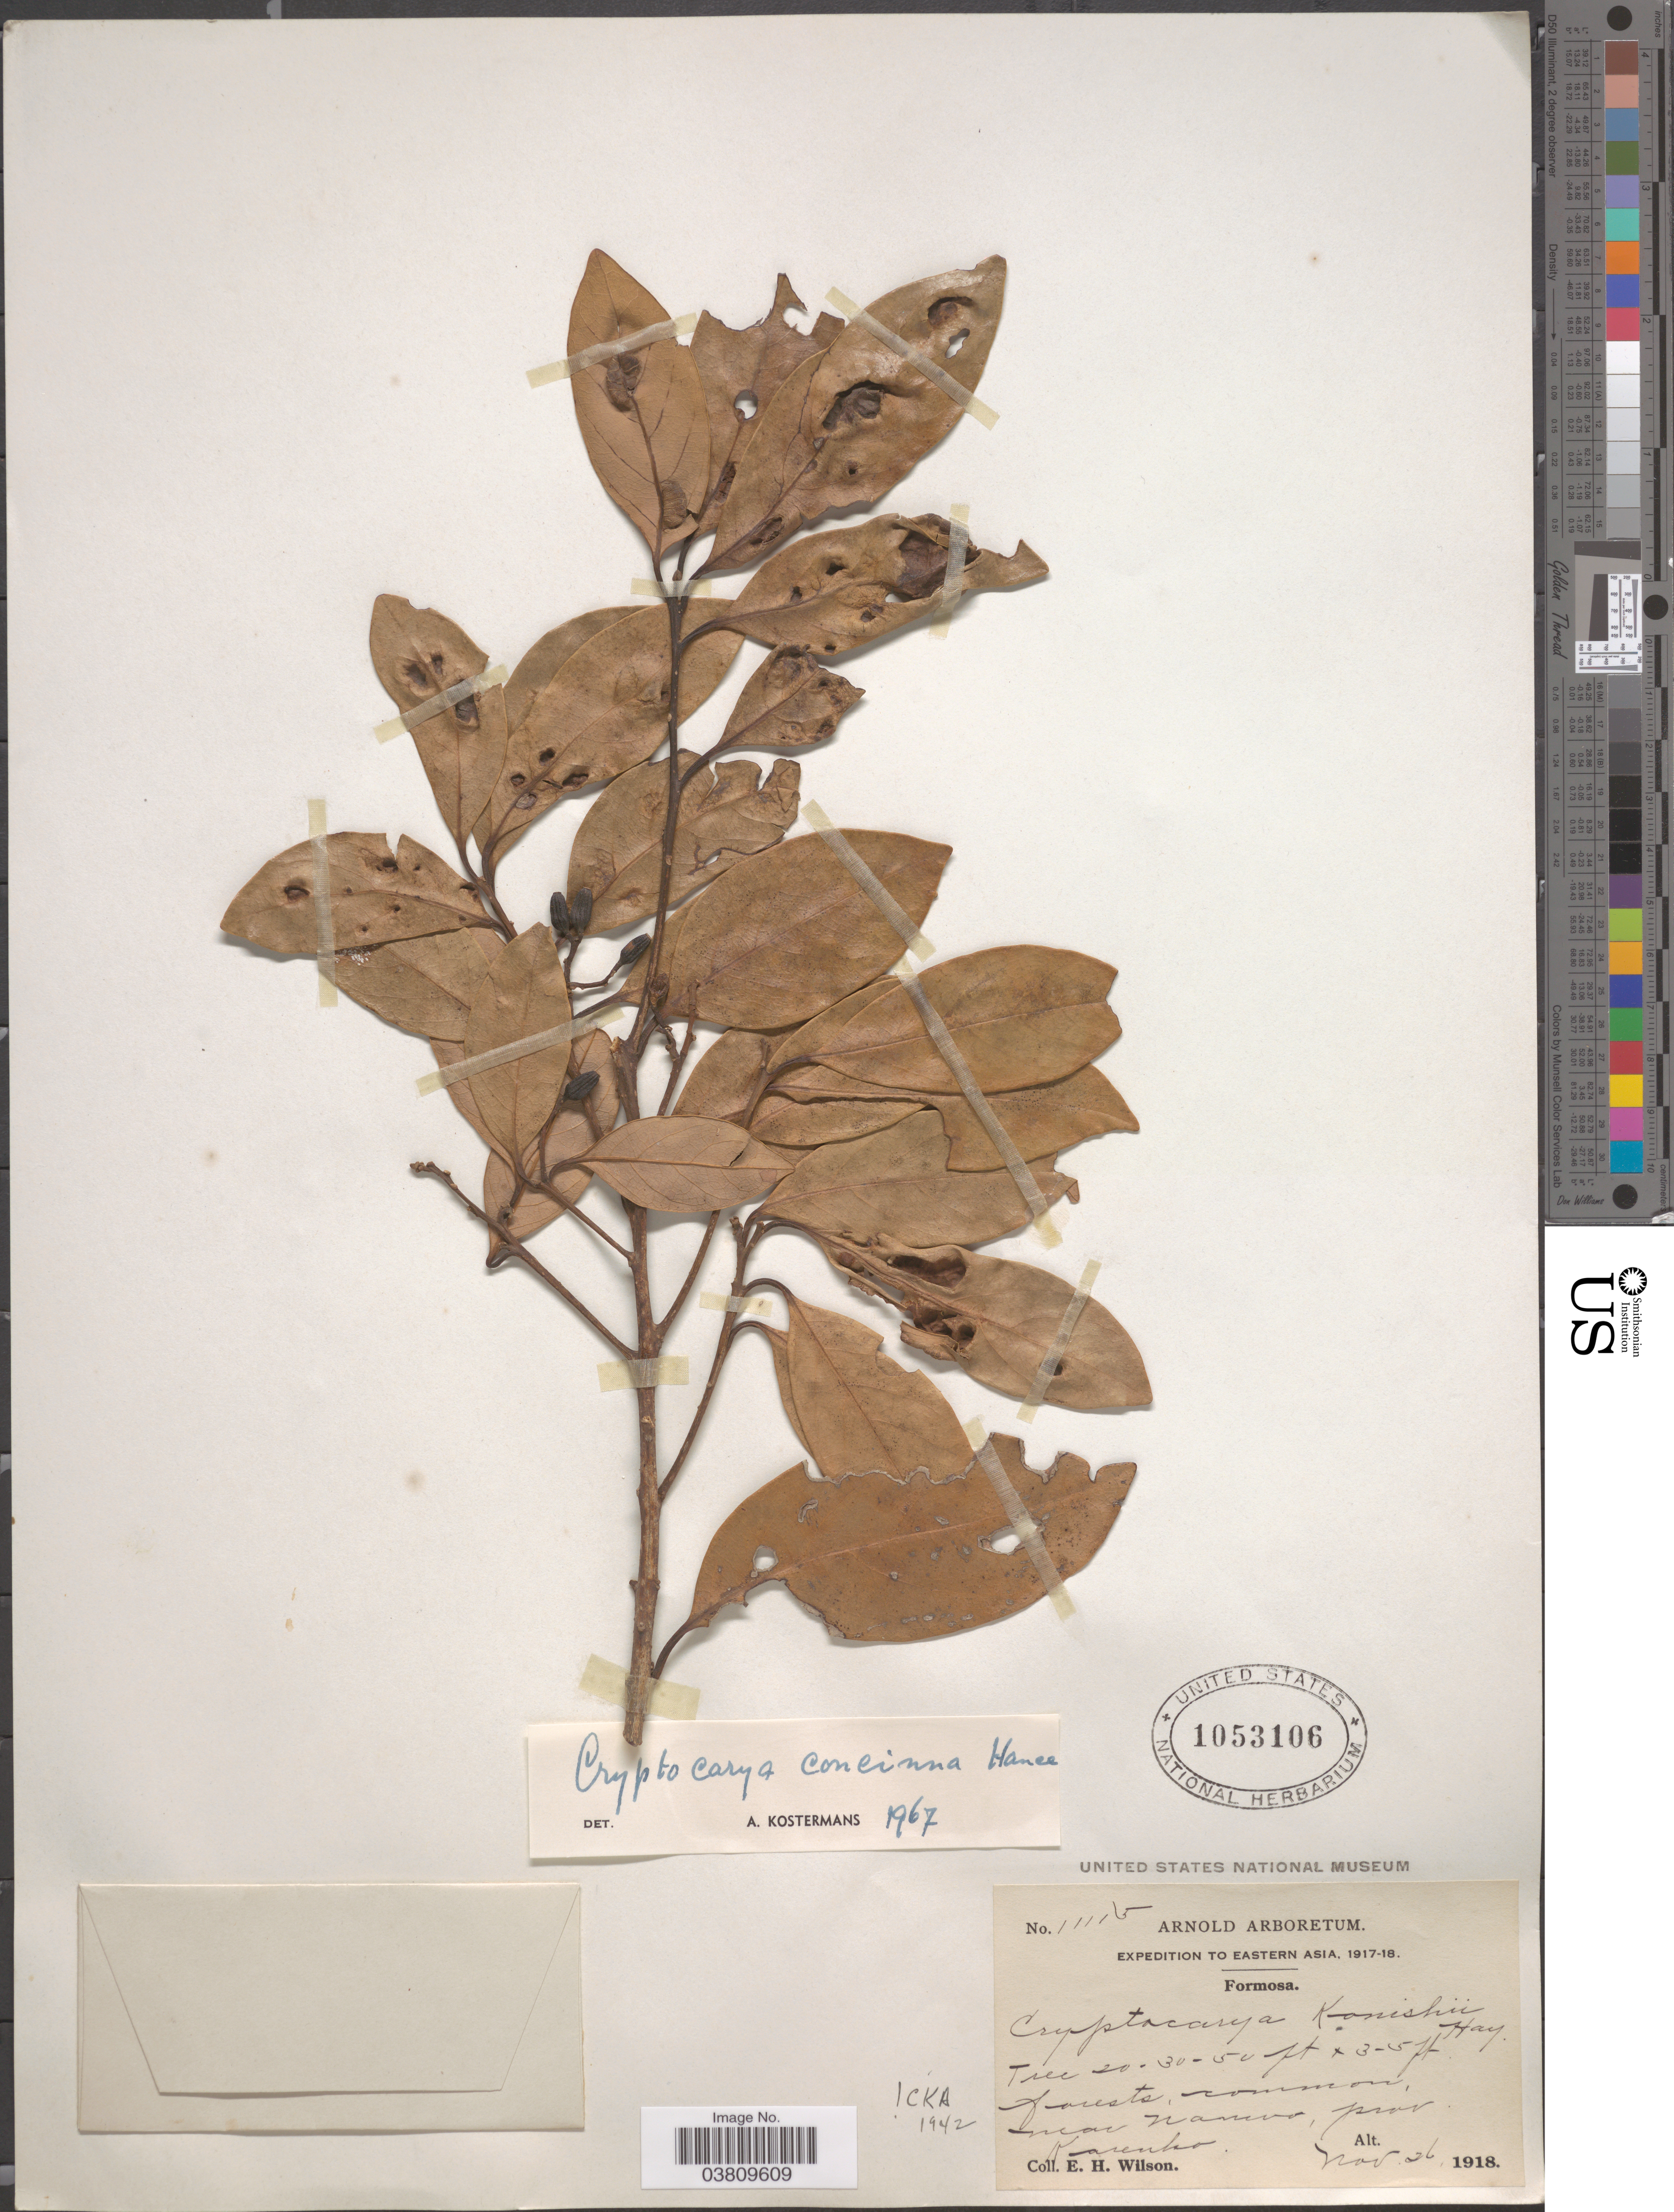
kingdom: Plantae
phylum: Tracheophyta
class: Magnoliopsida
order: Laurales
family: Lauraceae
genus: Cryptocarya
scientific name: Cryptocarya concinna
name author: Hance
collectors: E. Wilson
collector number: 11115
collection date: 1918-11-26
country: Taiwan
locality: Formosa. Near Namvo [interpreted], prov. Karenko.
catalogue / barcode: US 1053106